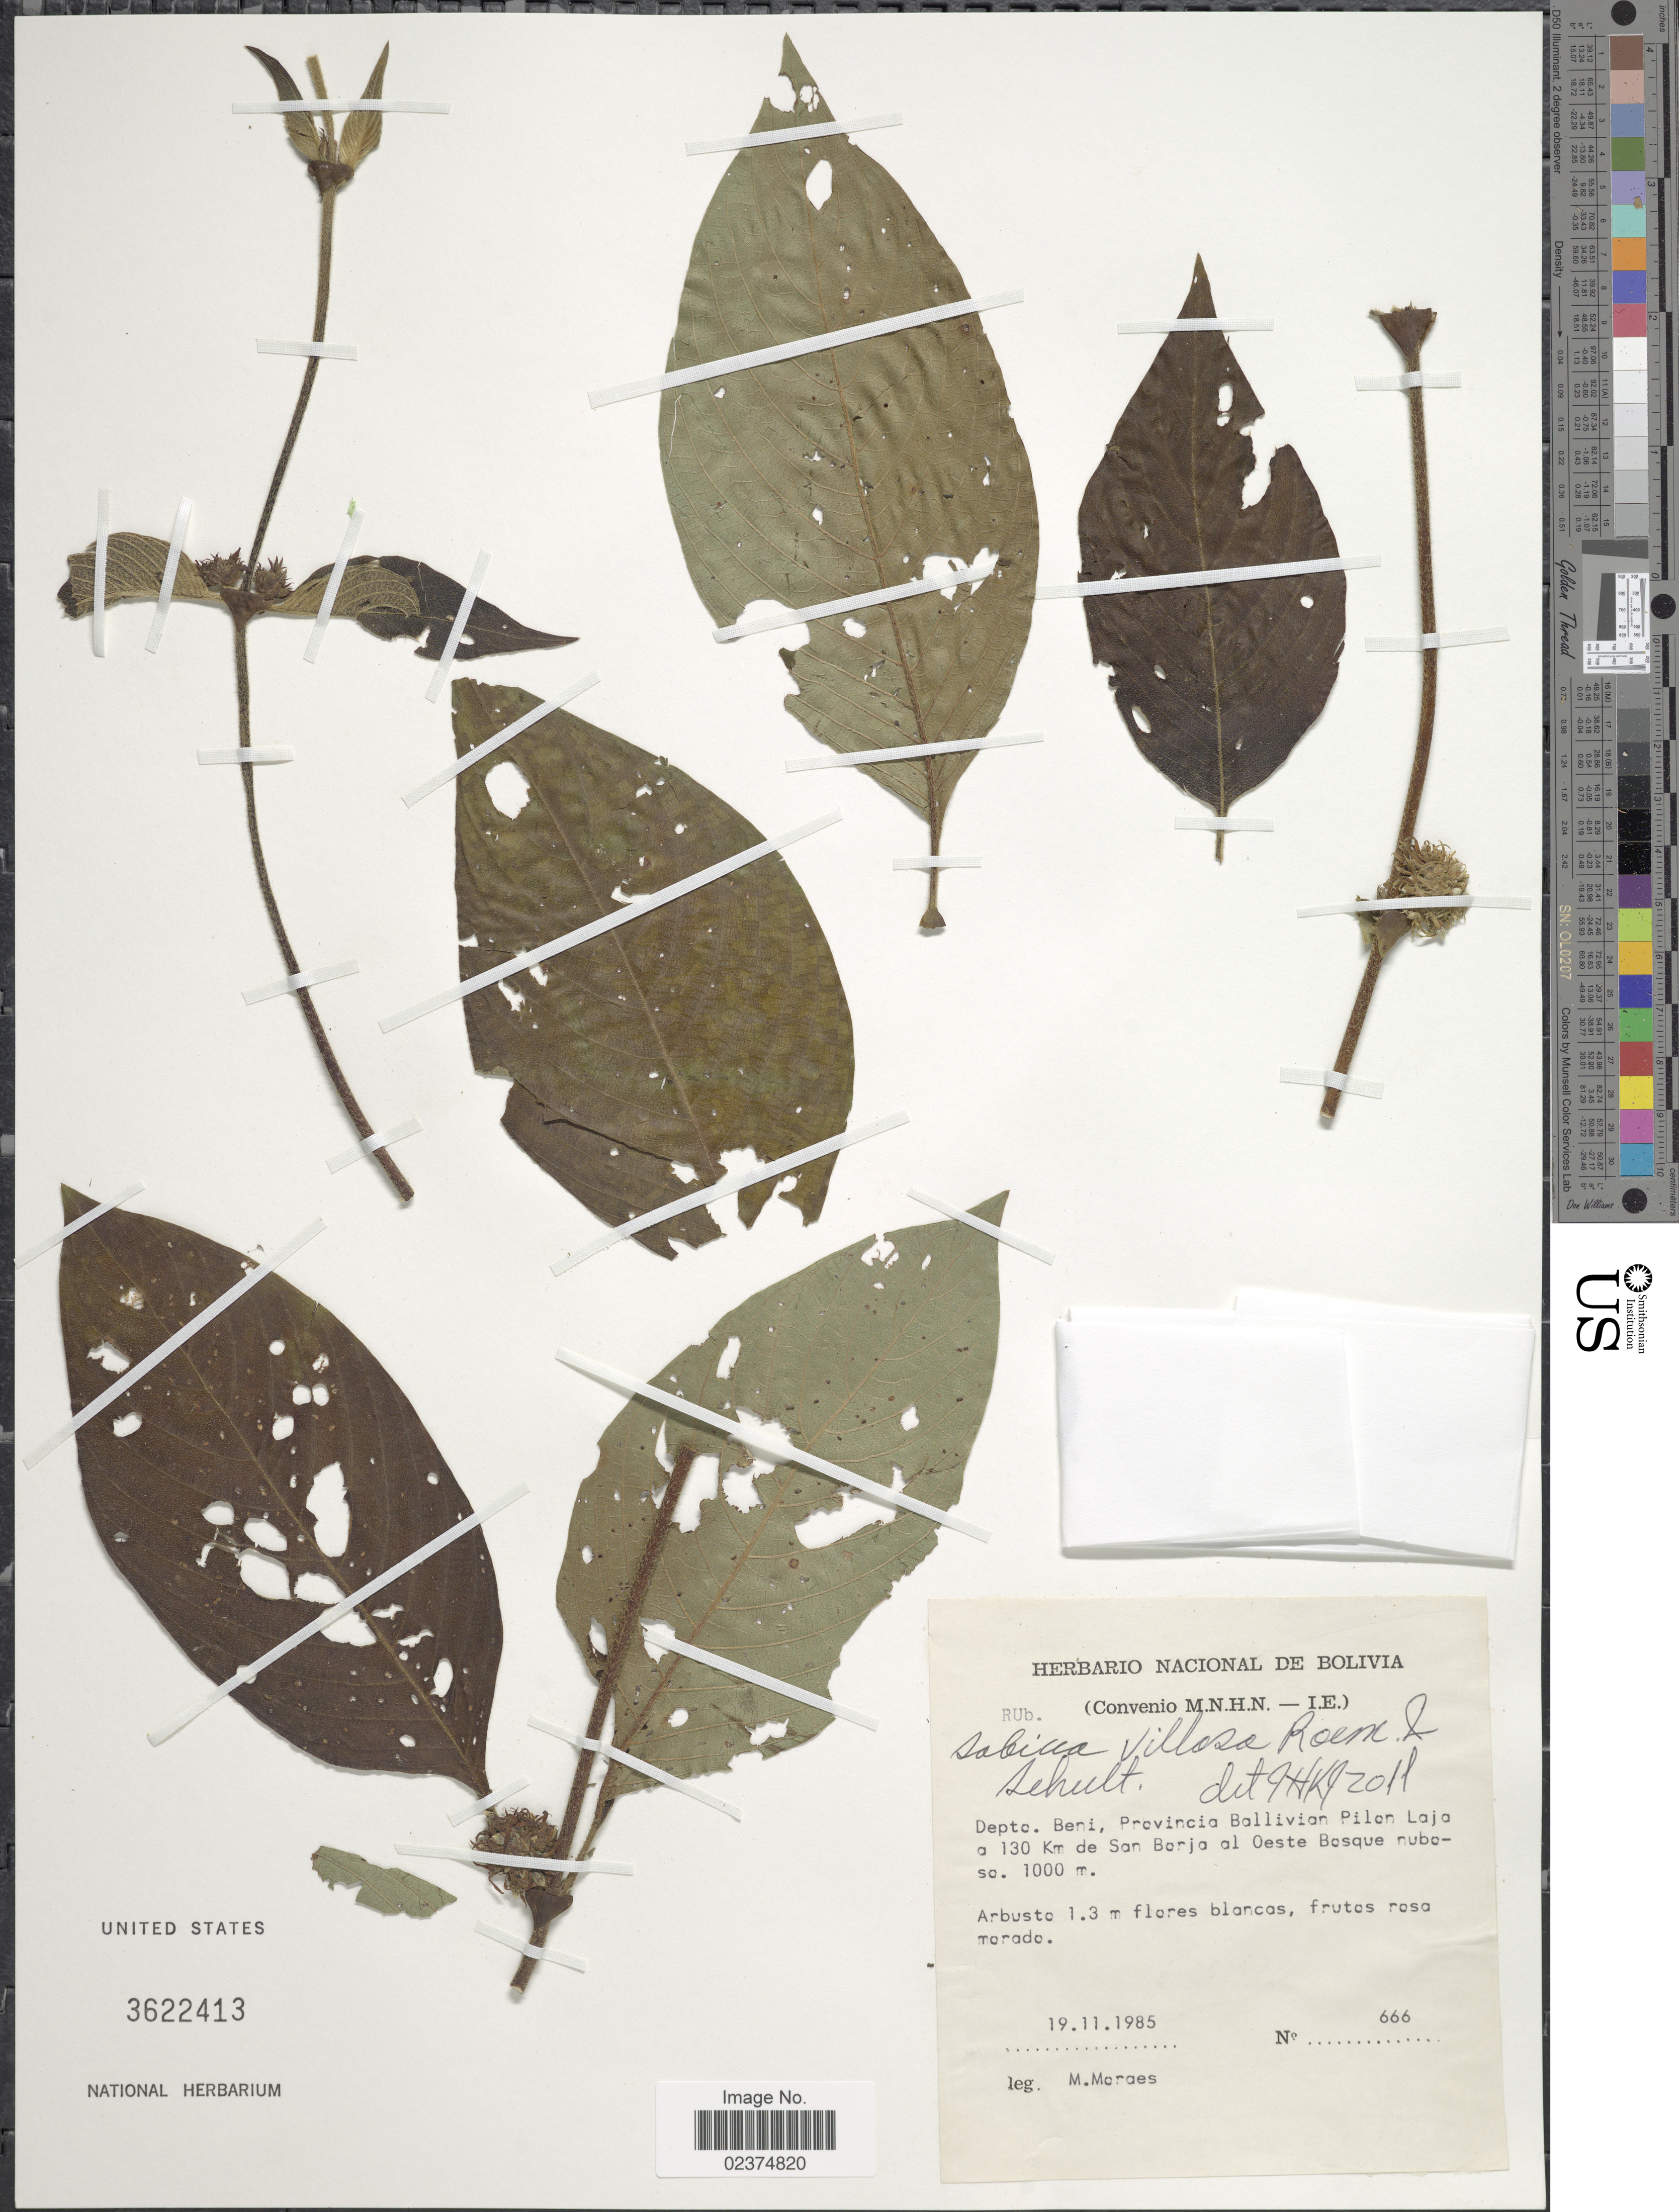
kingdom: Plantae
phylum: Tracheophyta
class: Magnoliopsida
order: Gentianales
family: Rubiaceae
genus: Sabicea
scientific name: Sabicea villosa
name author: Willd. ex Roem. & Schult.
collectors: M. Moraes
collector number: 666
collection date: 1985-11-19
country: Bolivia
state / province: Beni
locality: Provincia Ballivian Pilon Laja a 130 Km de San Barja al Oeste Bosque nuboso.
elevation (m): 1000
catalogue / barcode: US 3622413